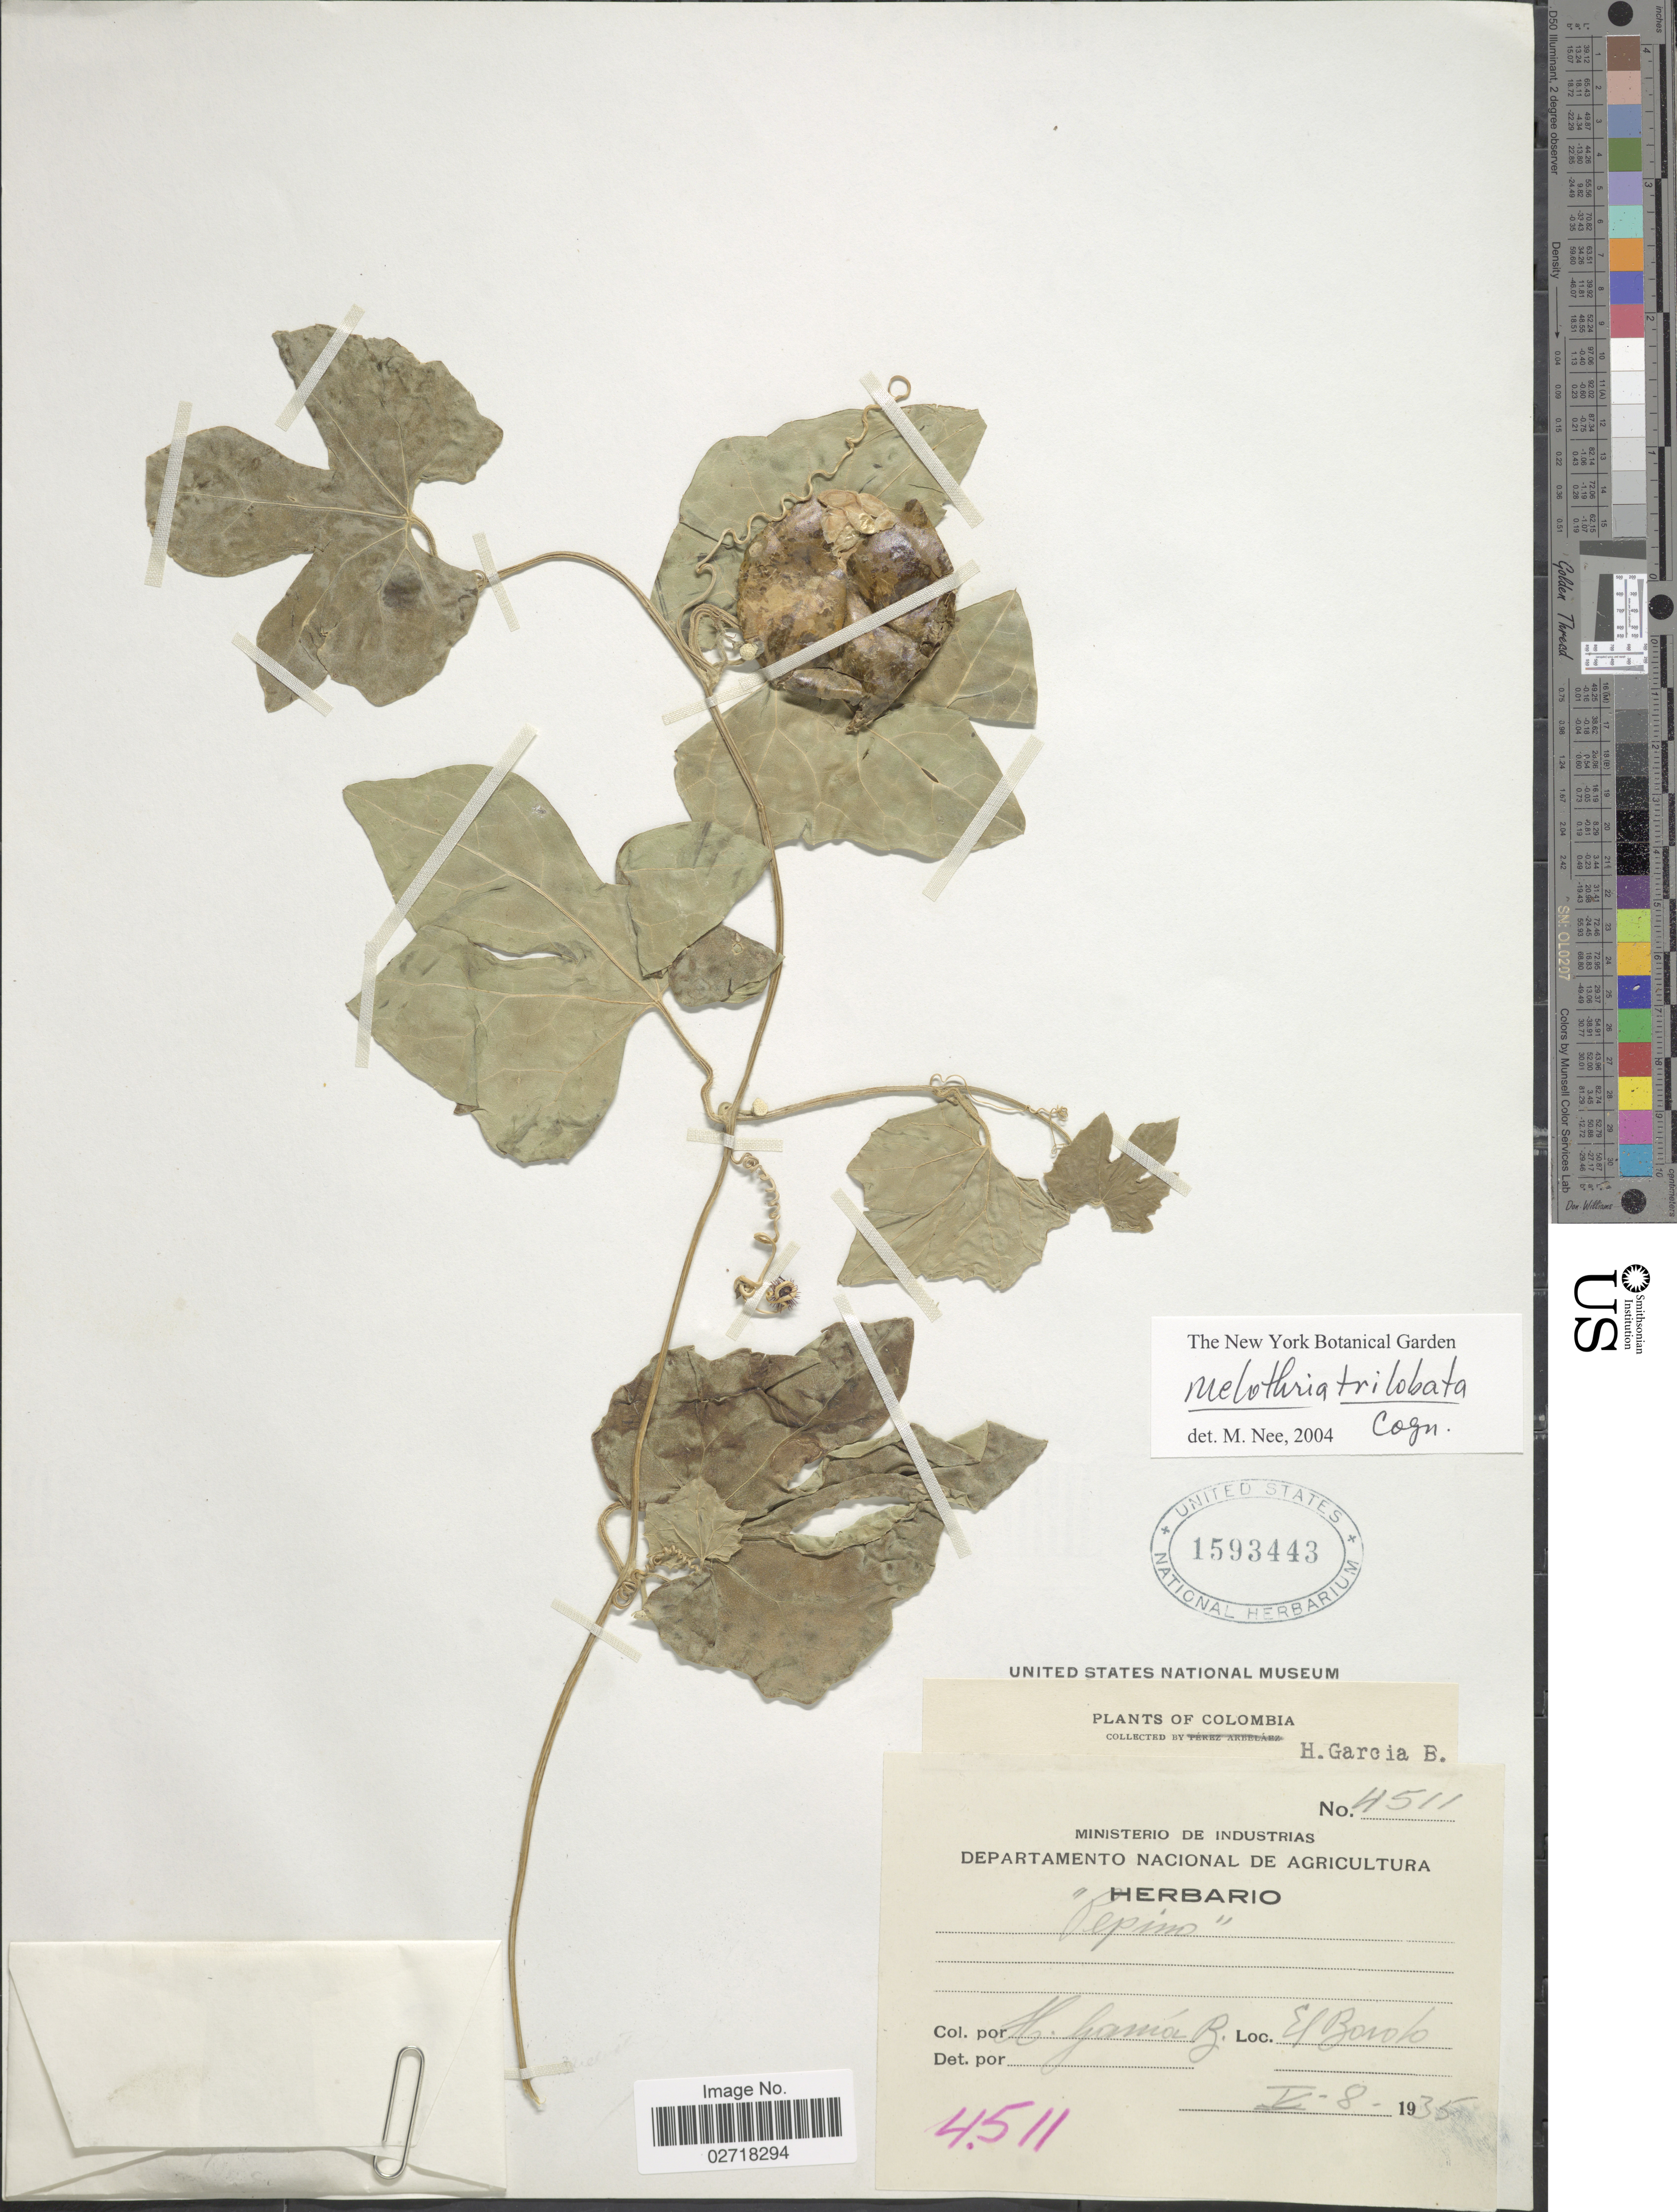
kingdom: Plantae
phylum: Tracheophyta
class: Magnoliopsida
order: Cucurbitales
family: Cucurbitaceae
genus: Melothria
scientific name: Melothria trilobata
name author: Cogn.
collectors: H. García Barriga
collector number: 4511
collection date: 1935-05-08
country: Colombia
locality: El Bado [interpreted]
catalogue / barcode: US 1593443